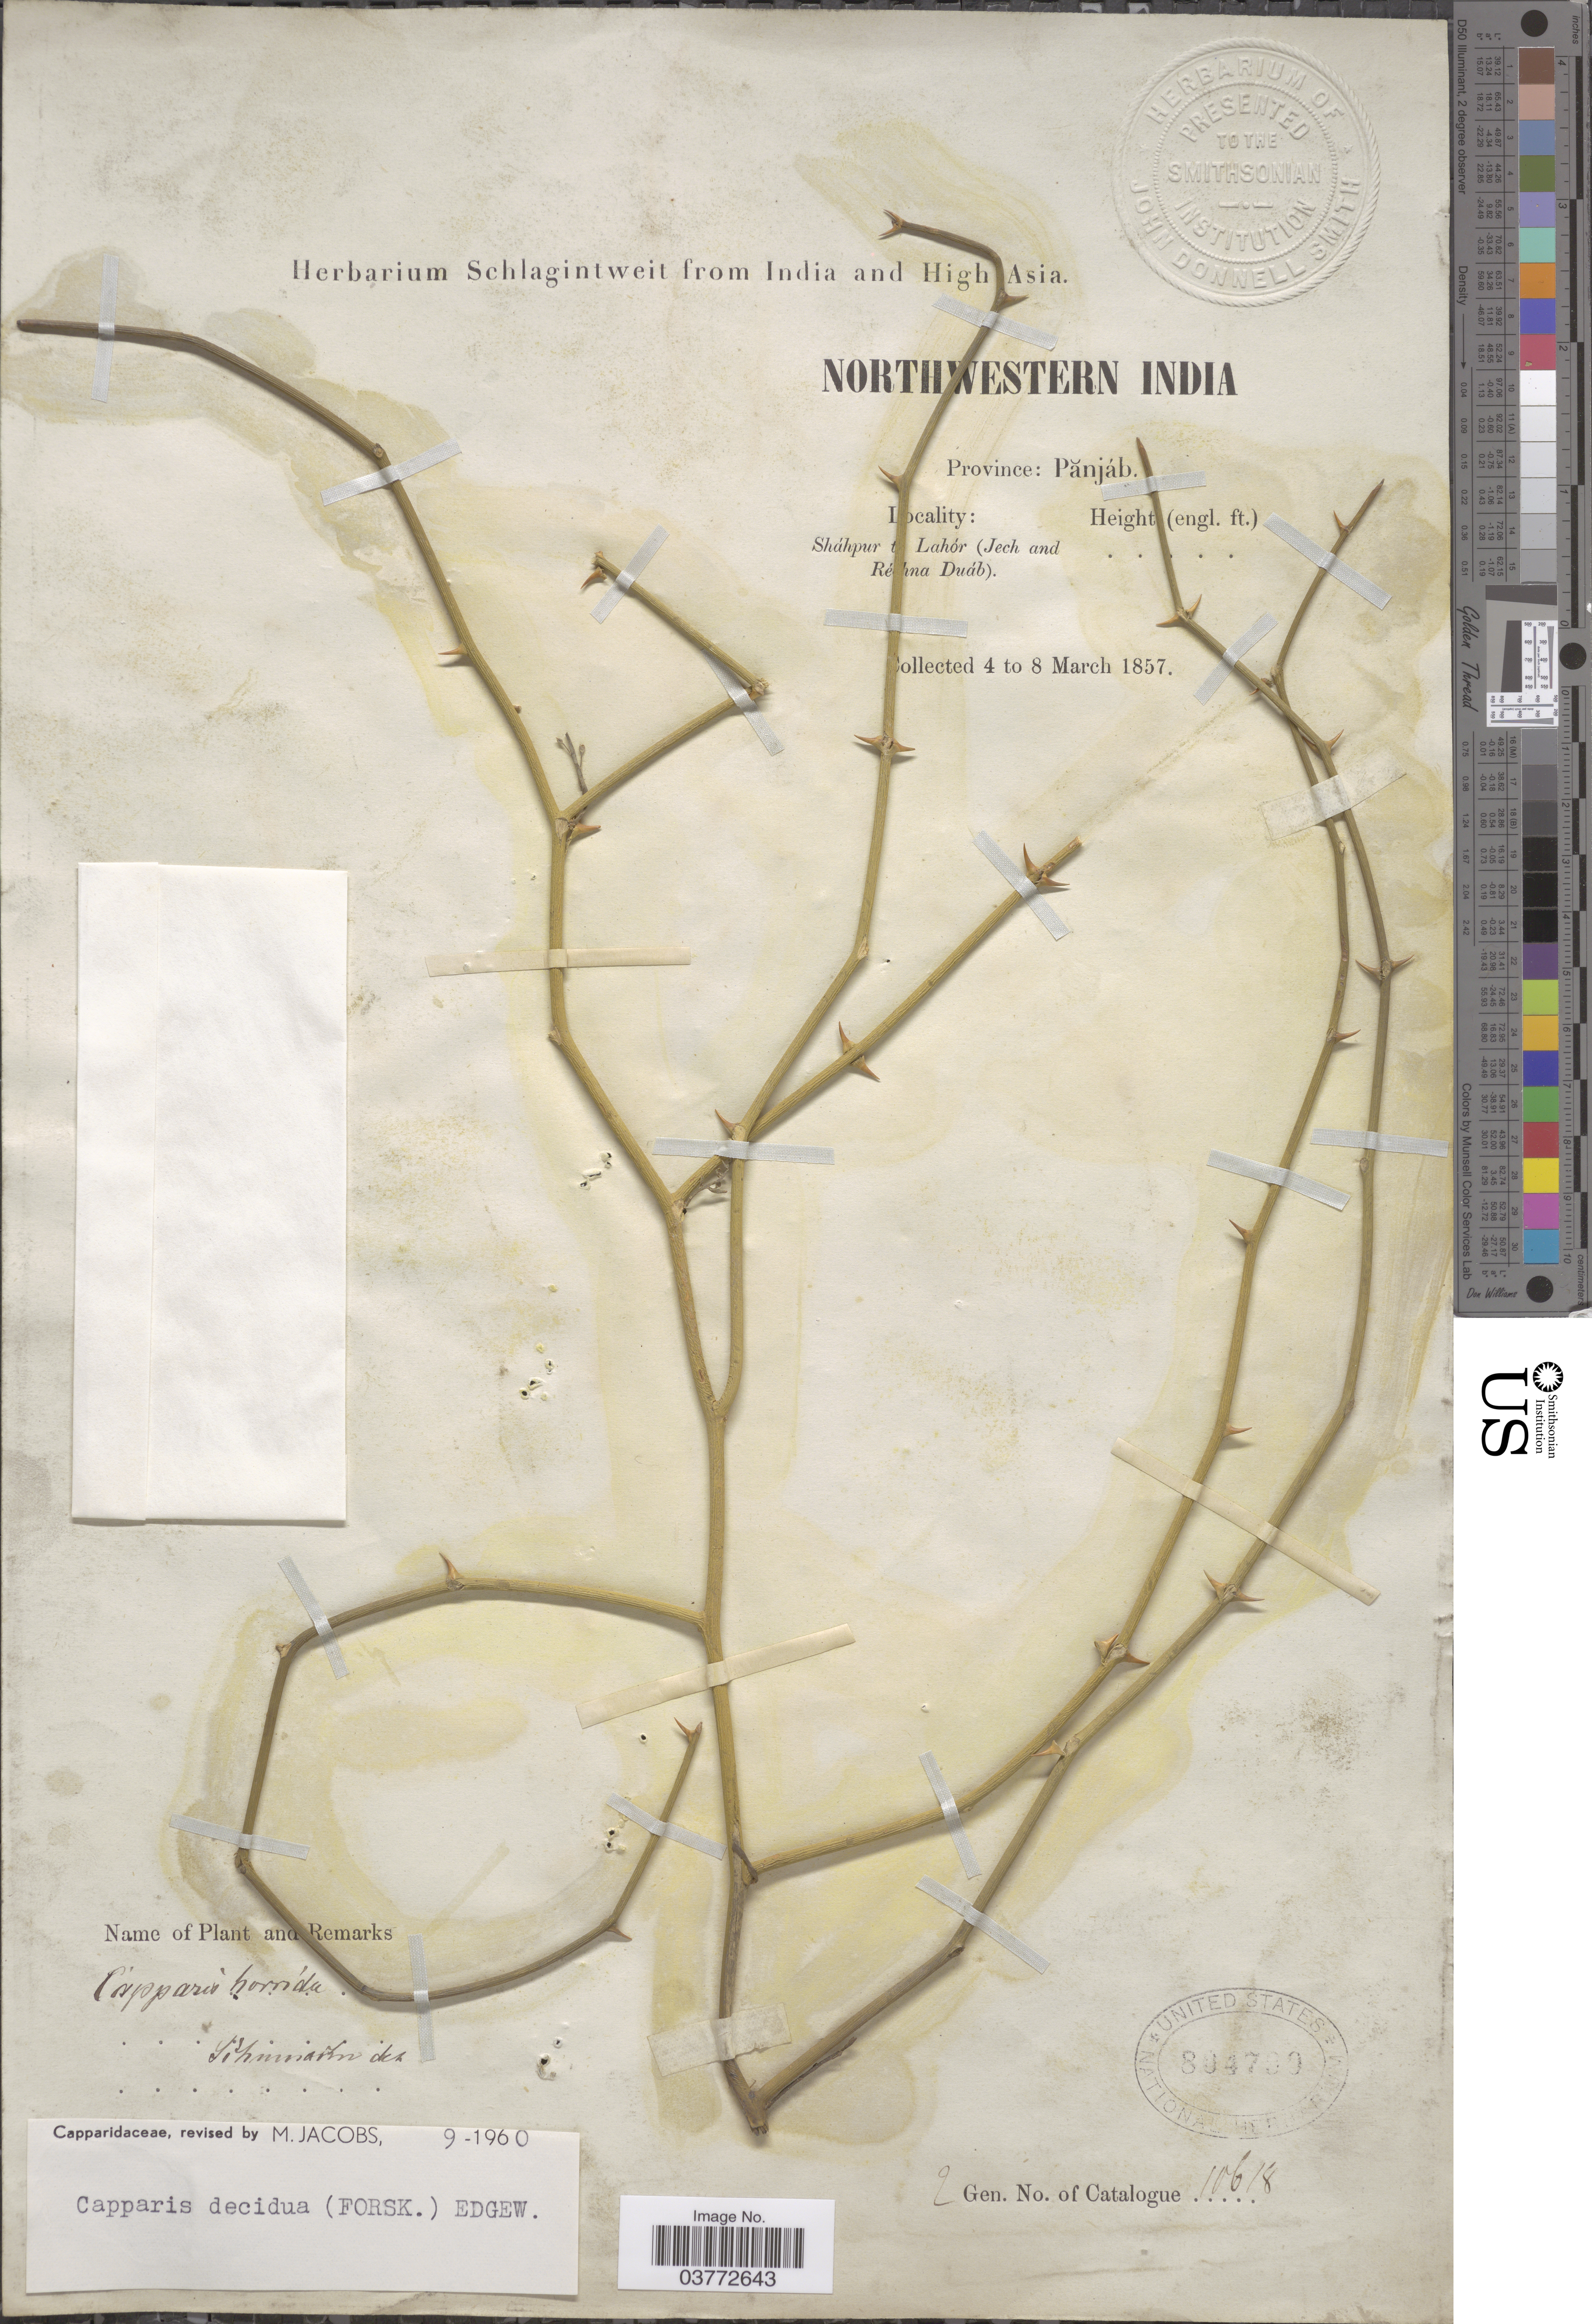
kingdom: Plantae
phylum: Tracheophyta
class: Magnoliopsida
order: Brassicales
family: Capparaceae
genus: Capparis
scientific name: Capparis decidua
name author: (Forssk.) Edgew.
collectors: ex herb. Schlagintweit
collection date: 1857-03-04/1857-03-08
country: India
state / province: Punjab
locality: Northwestern India. Sháhpur to Lahór (Jech and Réchna Duáb).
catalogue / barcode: US 804700